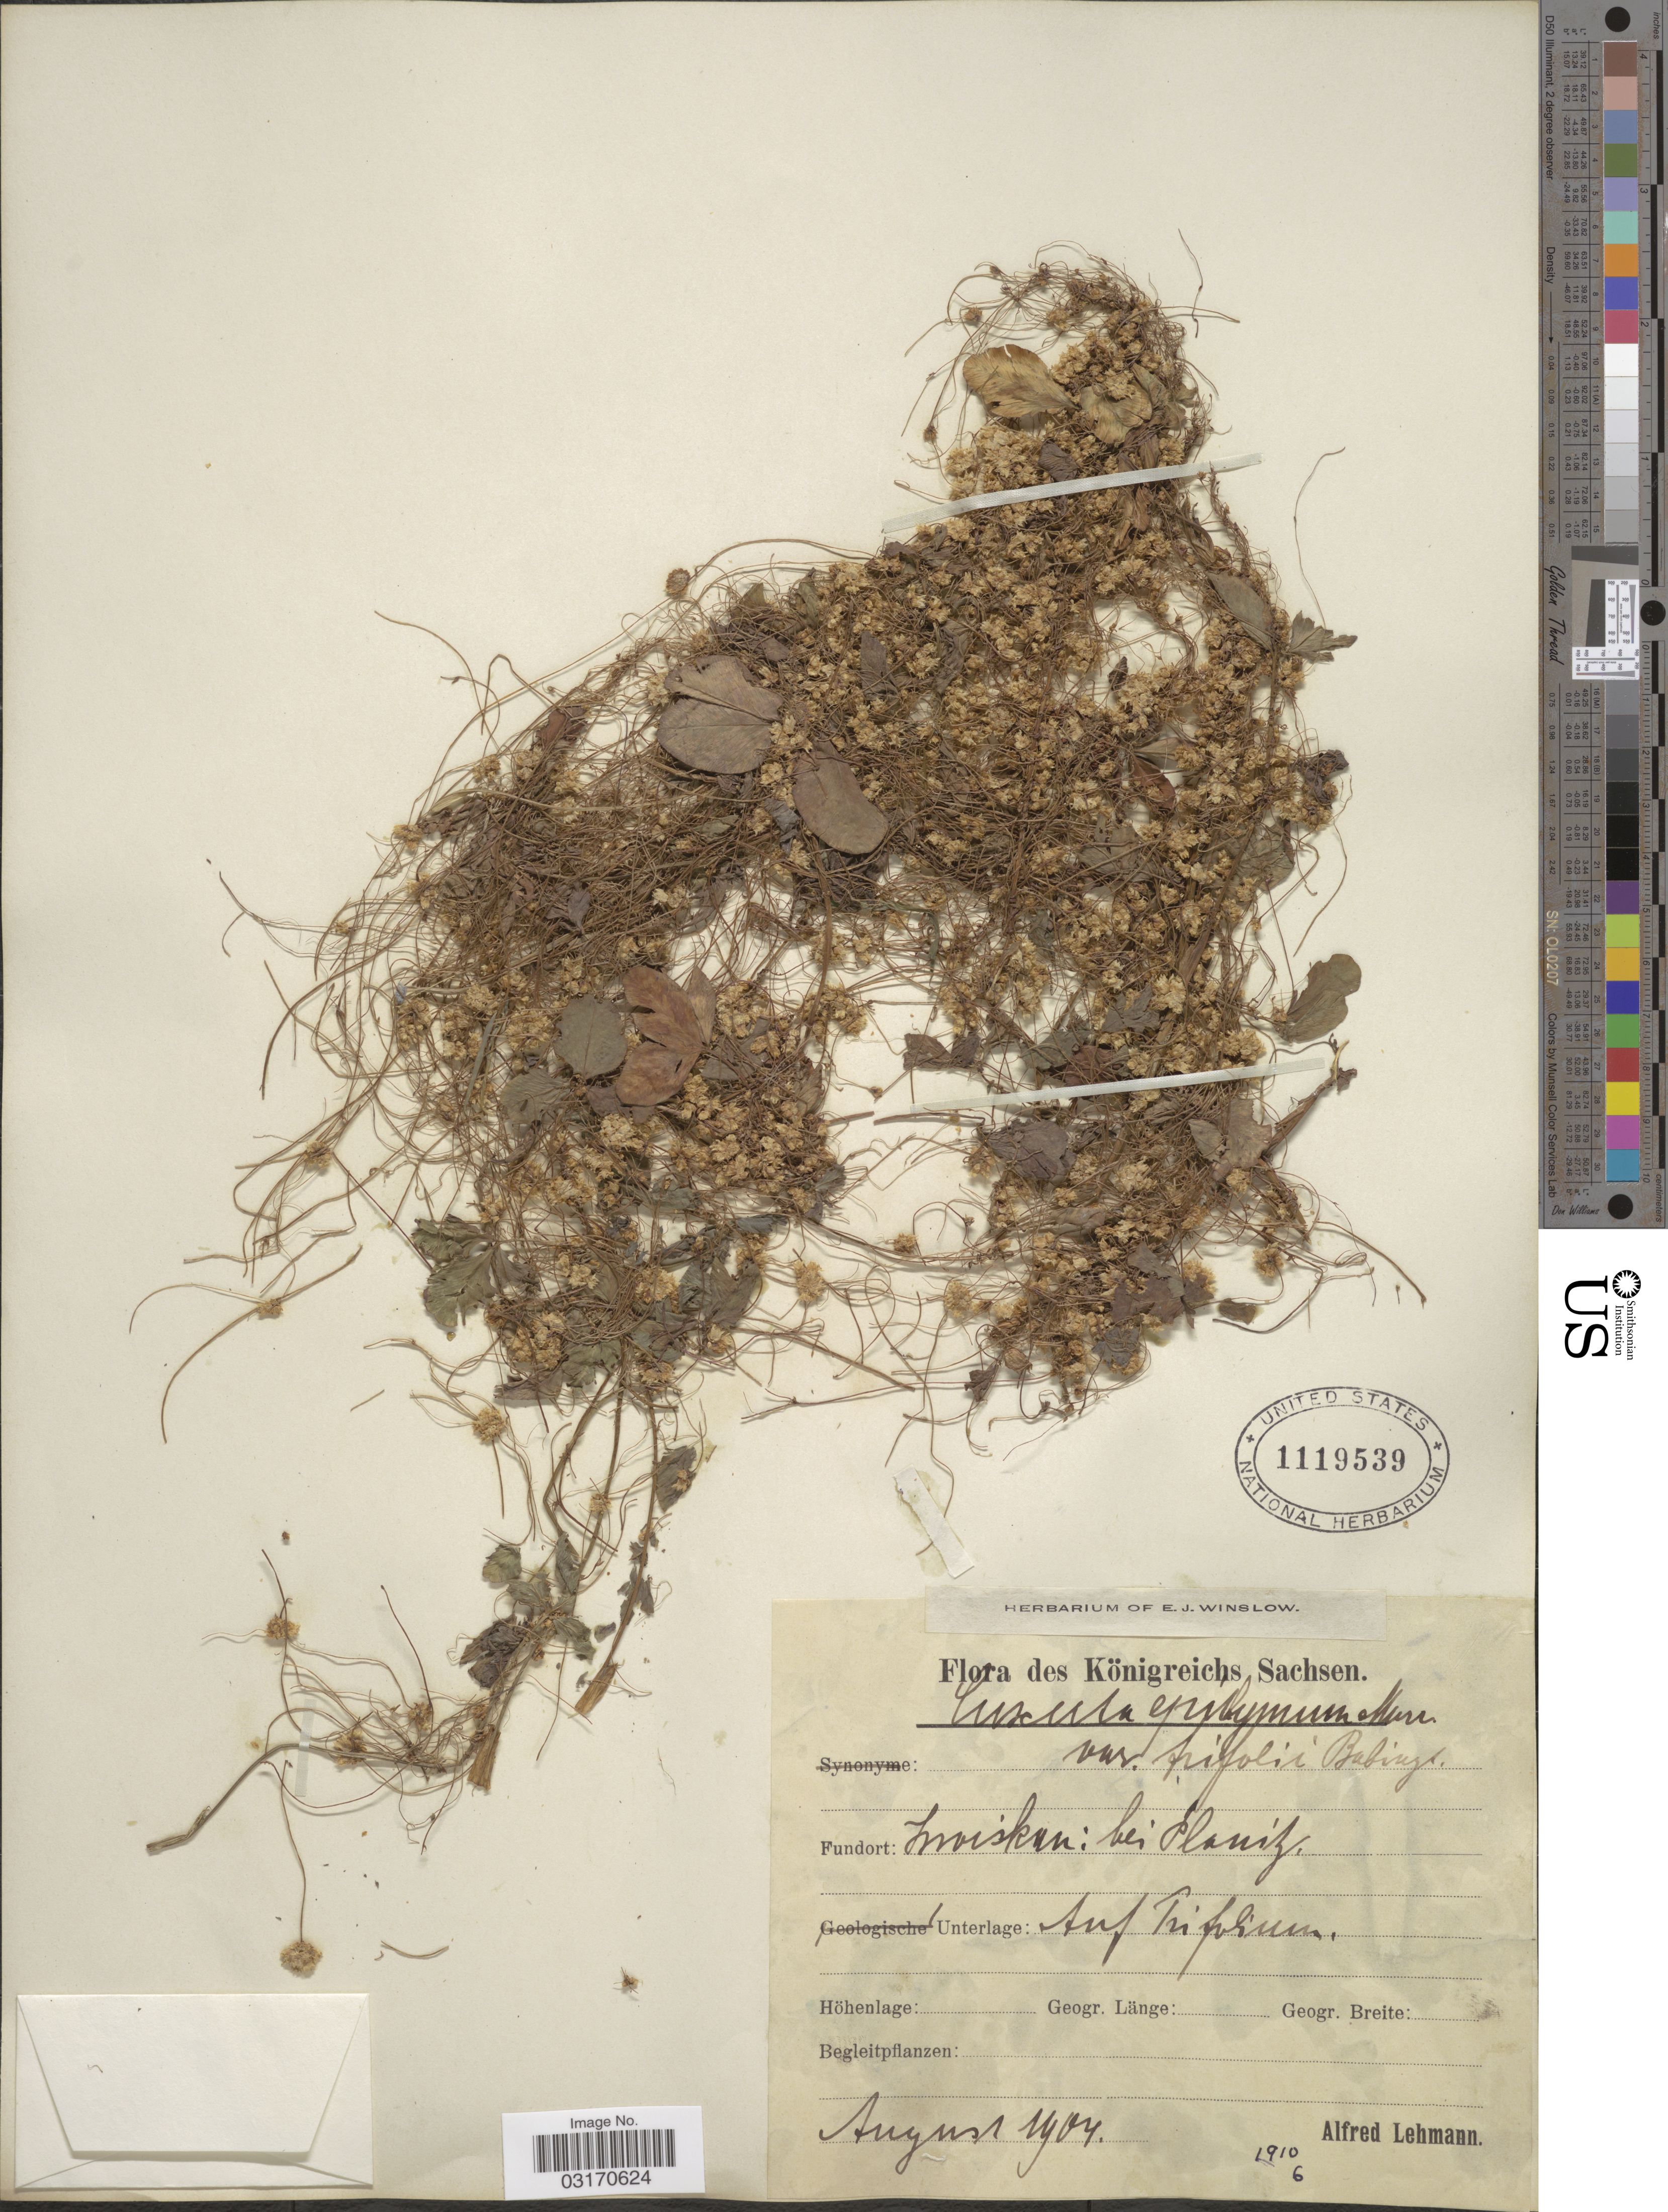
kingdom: Plantae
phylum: Tracheophyta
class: Magnoliopsida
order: Solanales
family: Convolvulaceae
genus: Cuscuta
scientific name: Cuscuta epithymum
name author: Murray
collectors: A. Lehmann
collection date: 1904-08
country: Germany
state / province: Sachsen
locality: Königreichs Sachsen. Fundort: Iwoiskun: bei Planiz. [interpreted]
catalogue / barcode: US 1119539